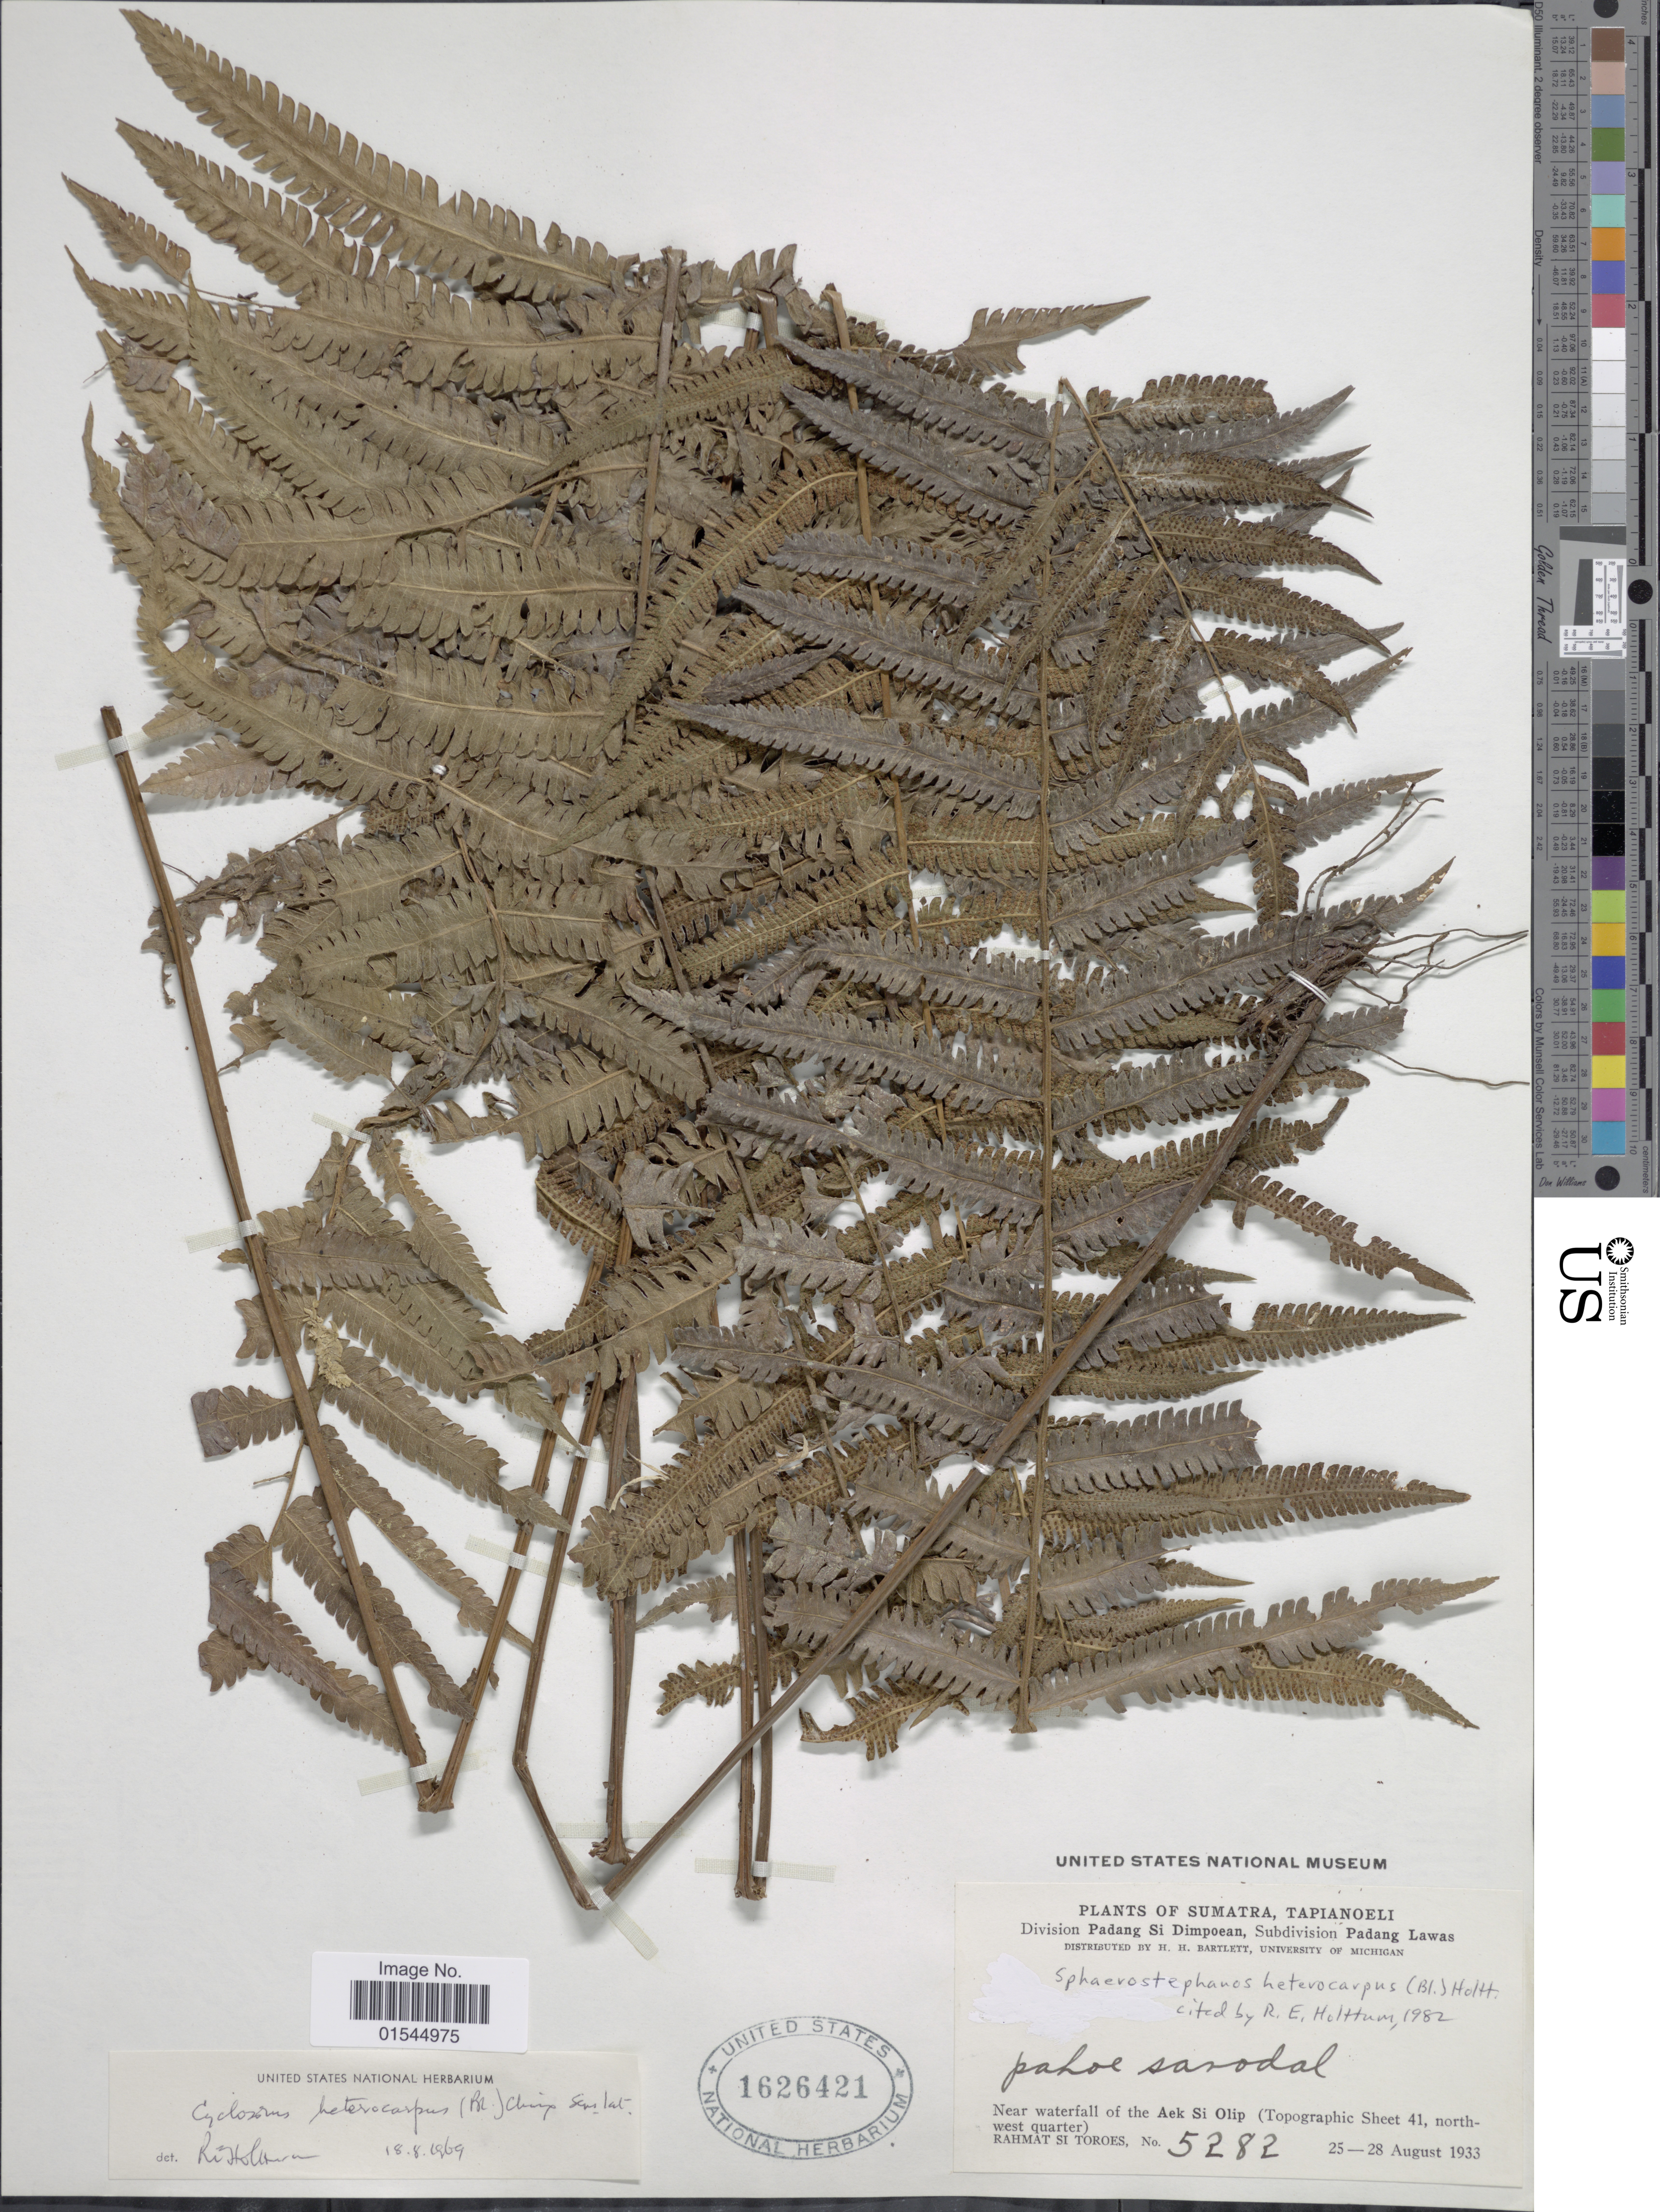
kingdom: Plantae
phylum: Tracheophyta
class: Polypodiopsida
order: Polypodiales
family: Thelypteridaceae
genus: Sphaerostephanos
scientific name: Sphaerostephanos heterocarpus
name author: (Blume) Holttum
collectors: Rahmat Si Boeea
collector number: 5282*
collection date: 1933-08-25/1933-08-28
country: Indonesia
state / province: Sumatra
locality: Tapionoeli. Near waterfall of the Aek Si Olip . Paho Sanibal. (Topographic Sheet 41, northwest quarter) [interpreted]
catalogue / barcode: US 1626421